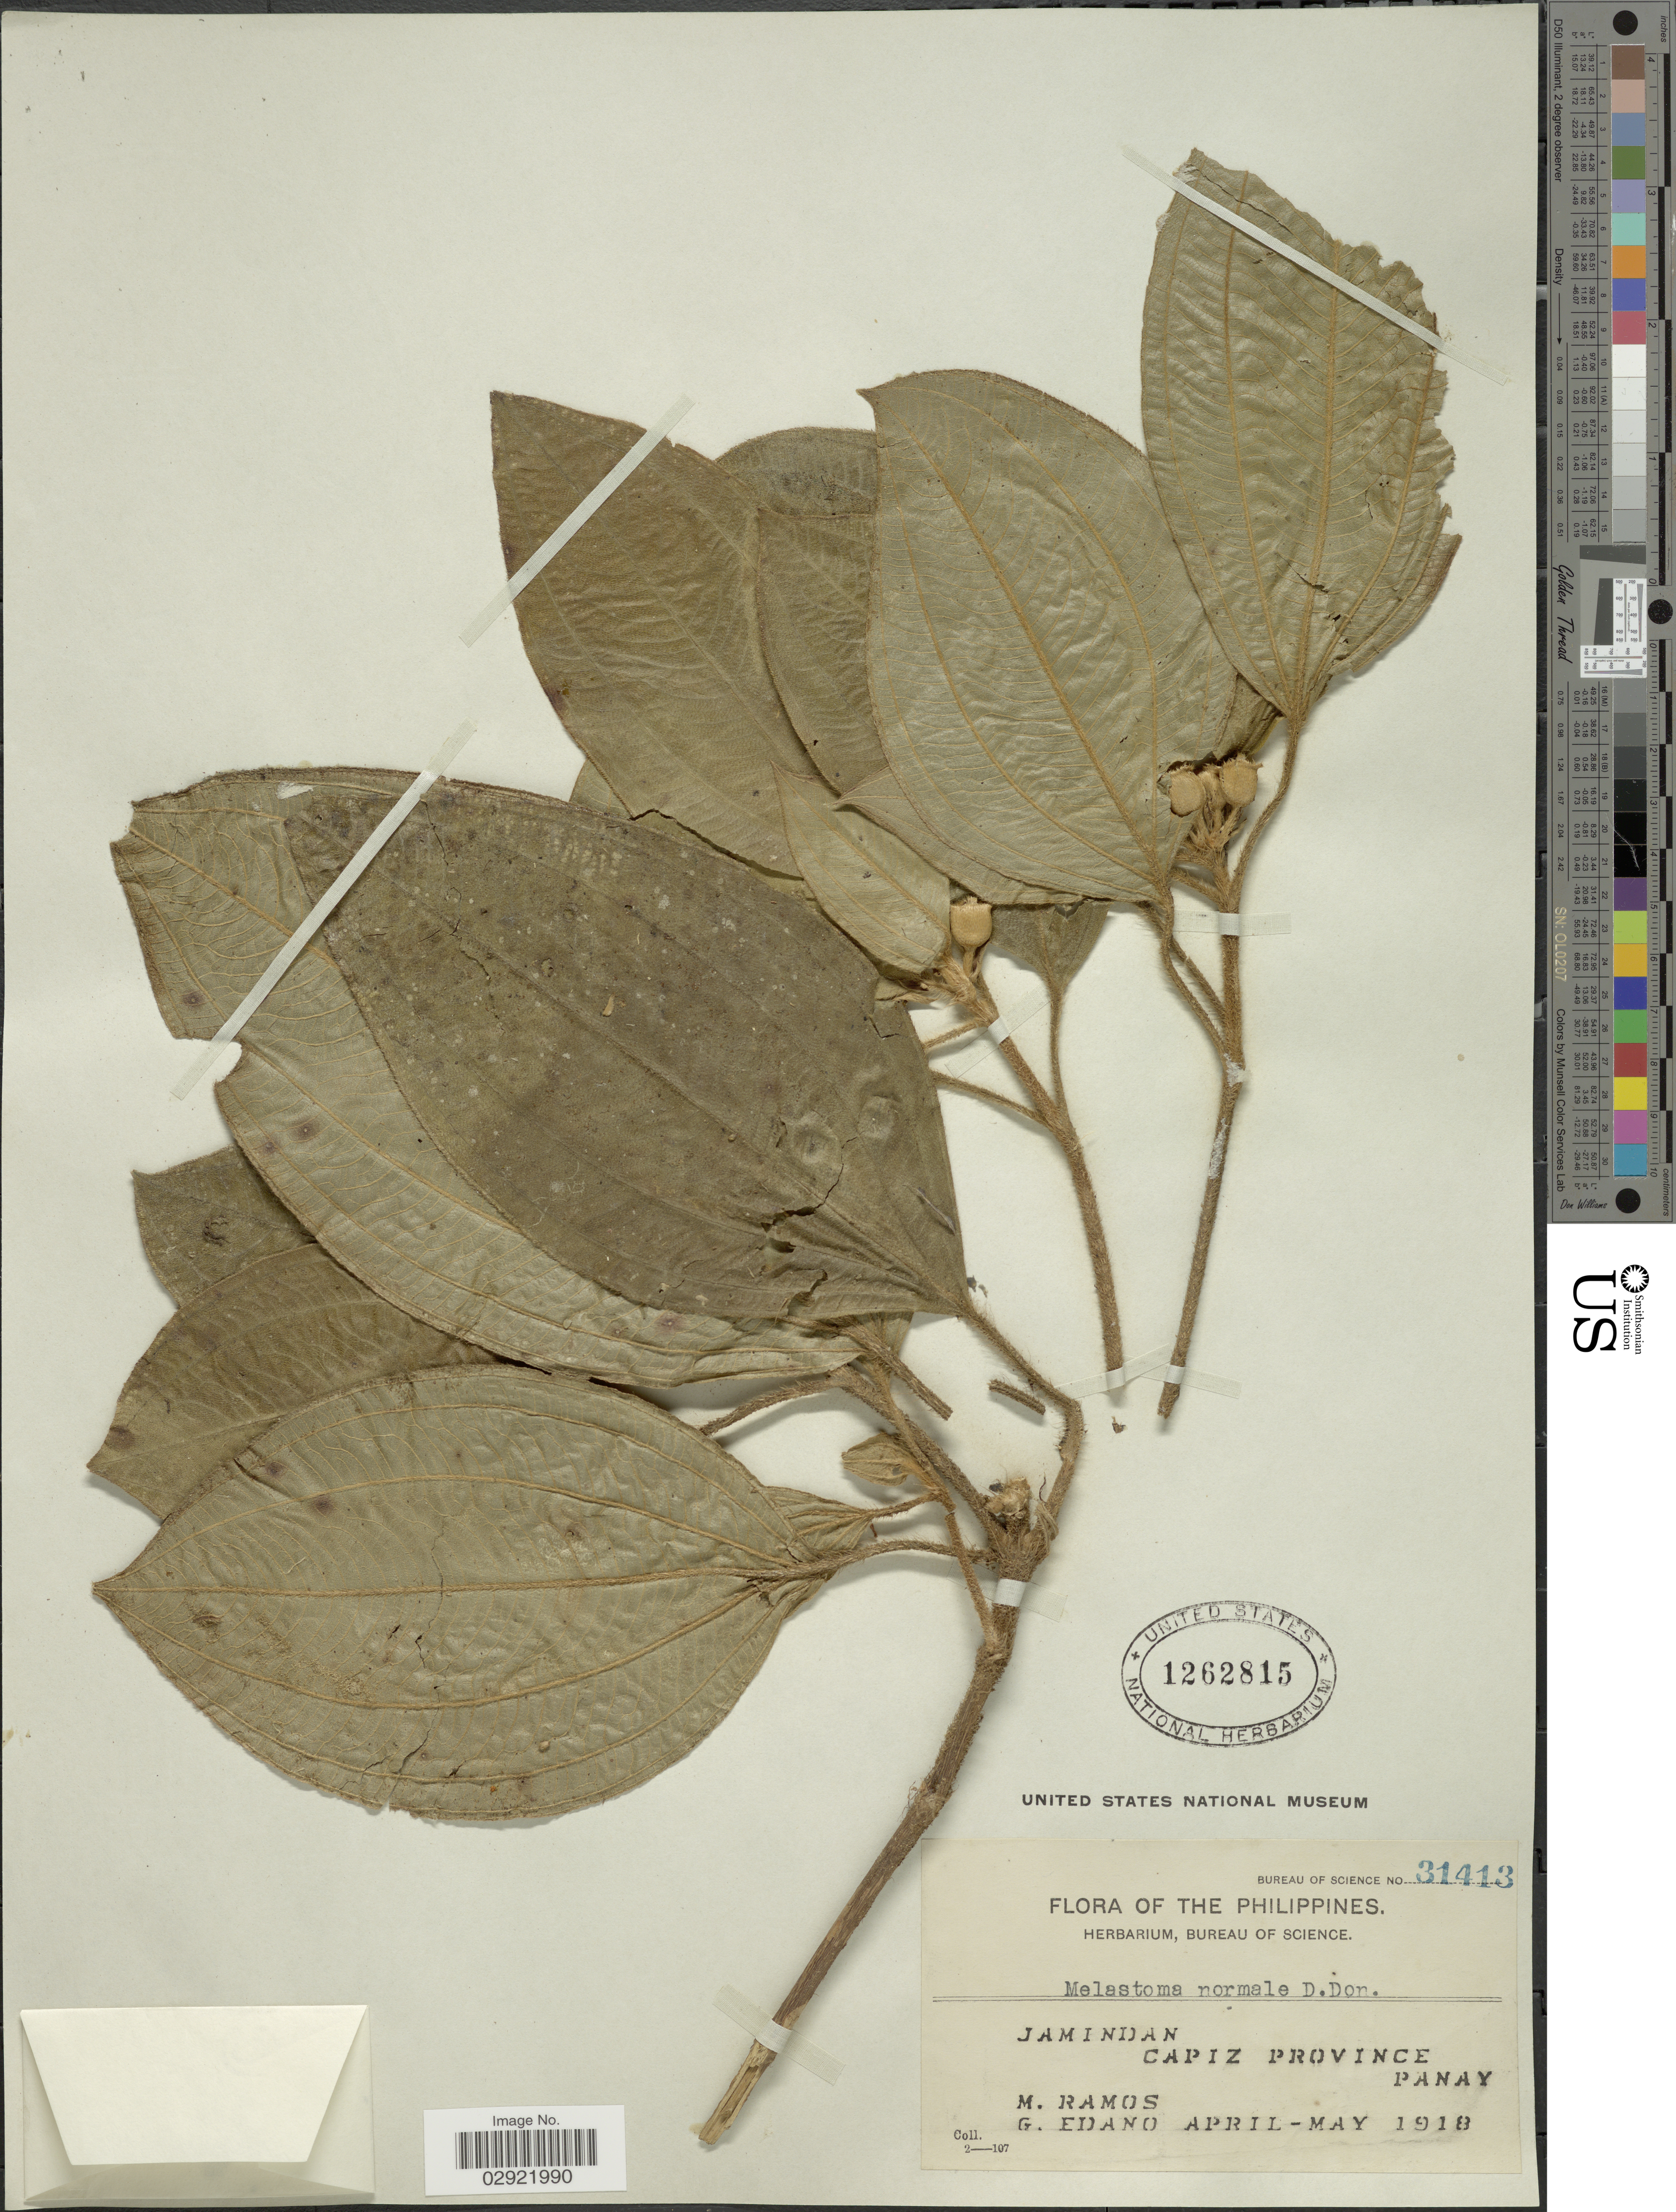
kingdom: Plantae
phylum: Tracheophyta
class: Magnoliopsida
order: Myrtales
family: Melastomataceae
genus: Melastoma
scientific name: Melastoma malabathricum subsp. normale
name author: L.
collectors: M. Ramos & G. Edaño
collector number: Bureau of Science 31413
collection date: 1918-04/1918-05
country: Philippines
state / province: Western Visayas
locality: Jamindan, Capiz Province, Panay.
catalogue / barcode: US 1262815